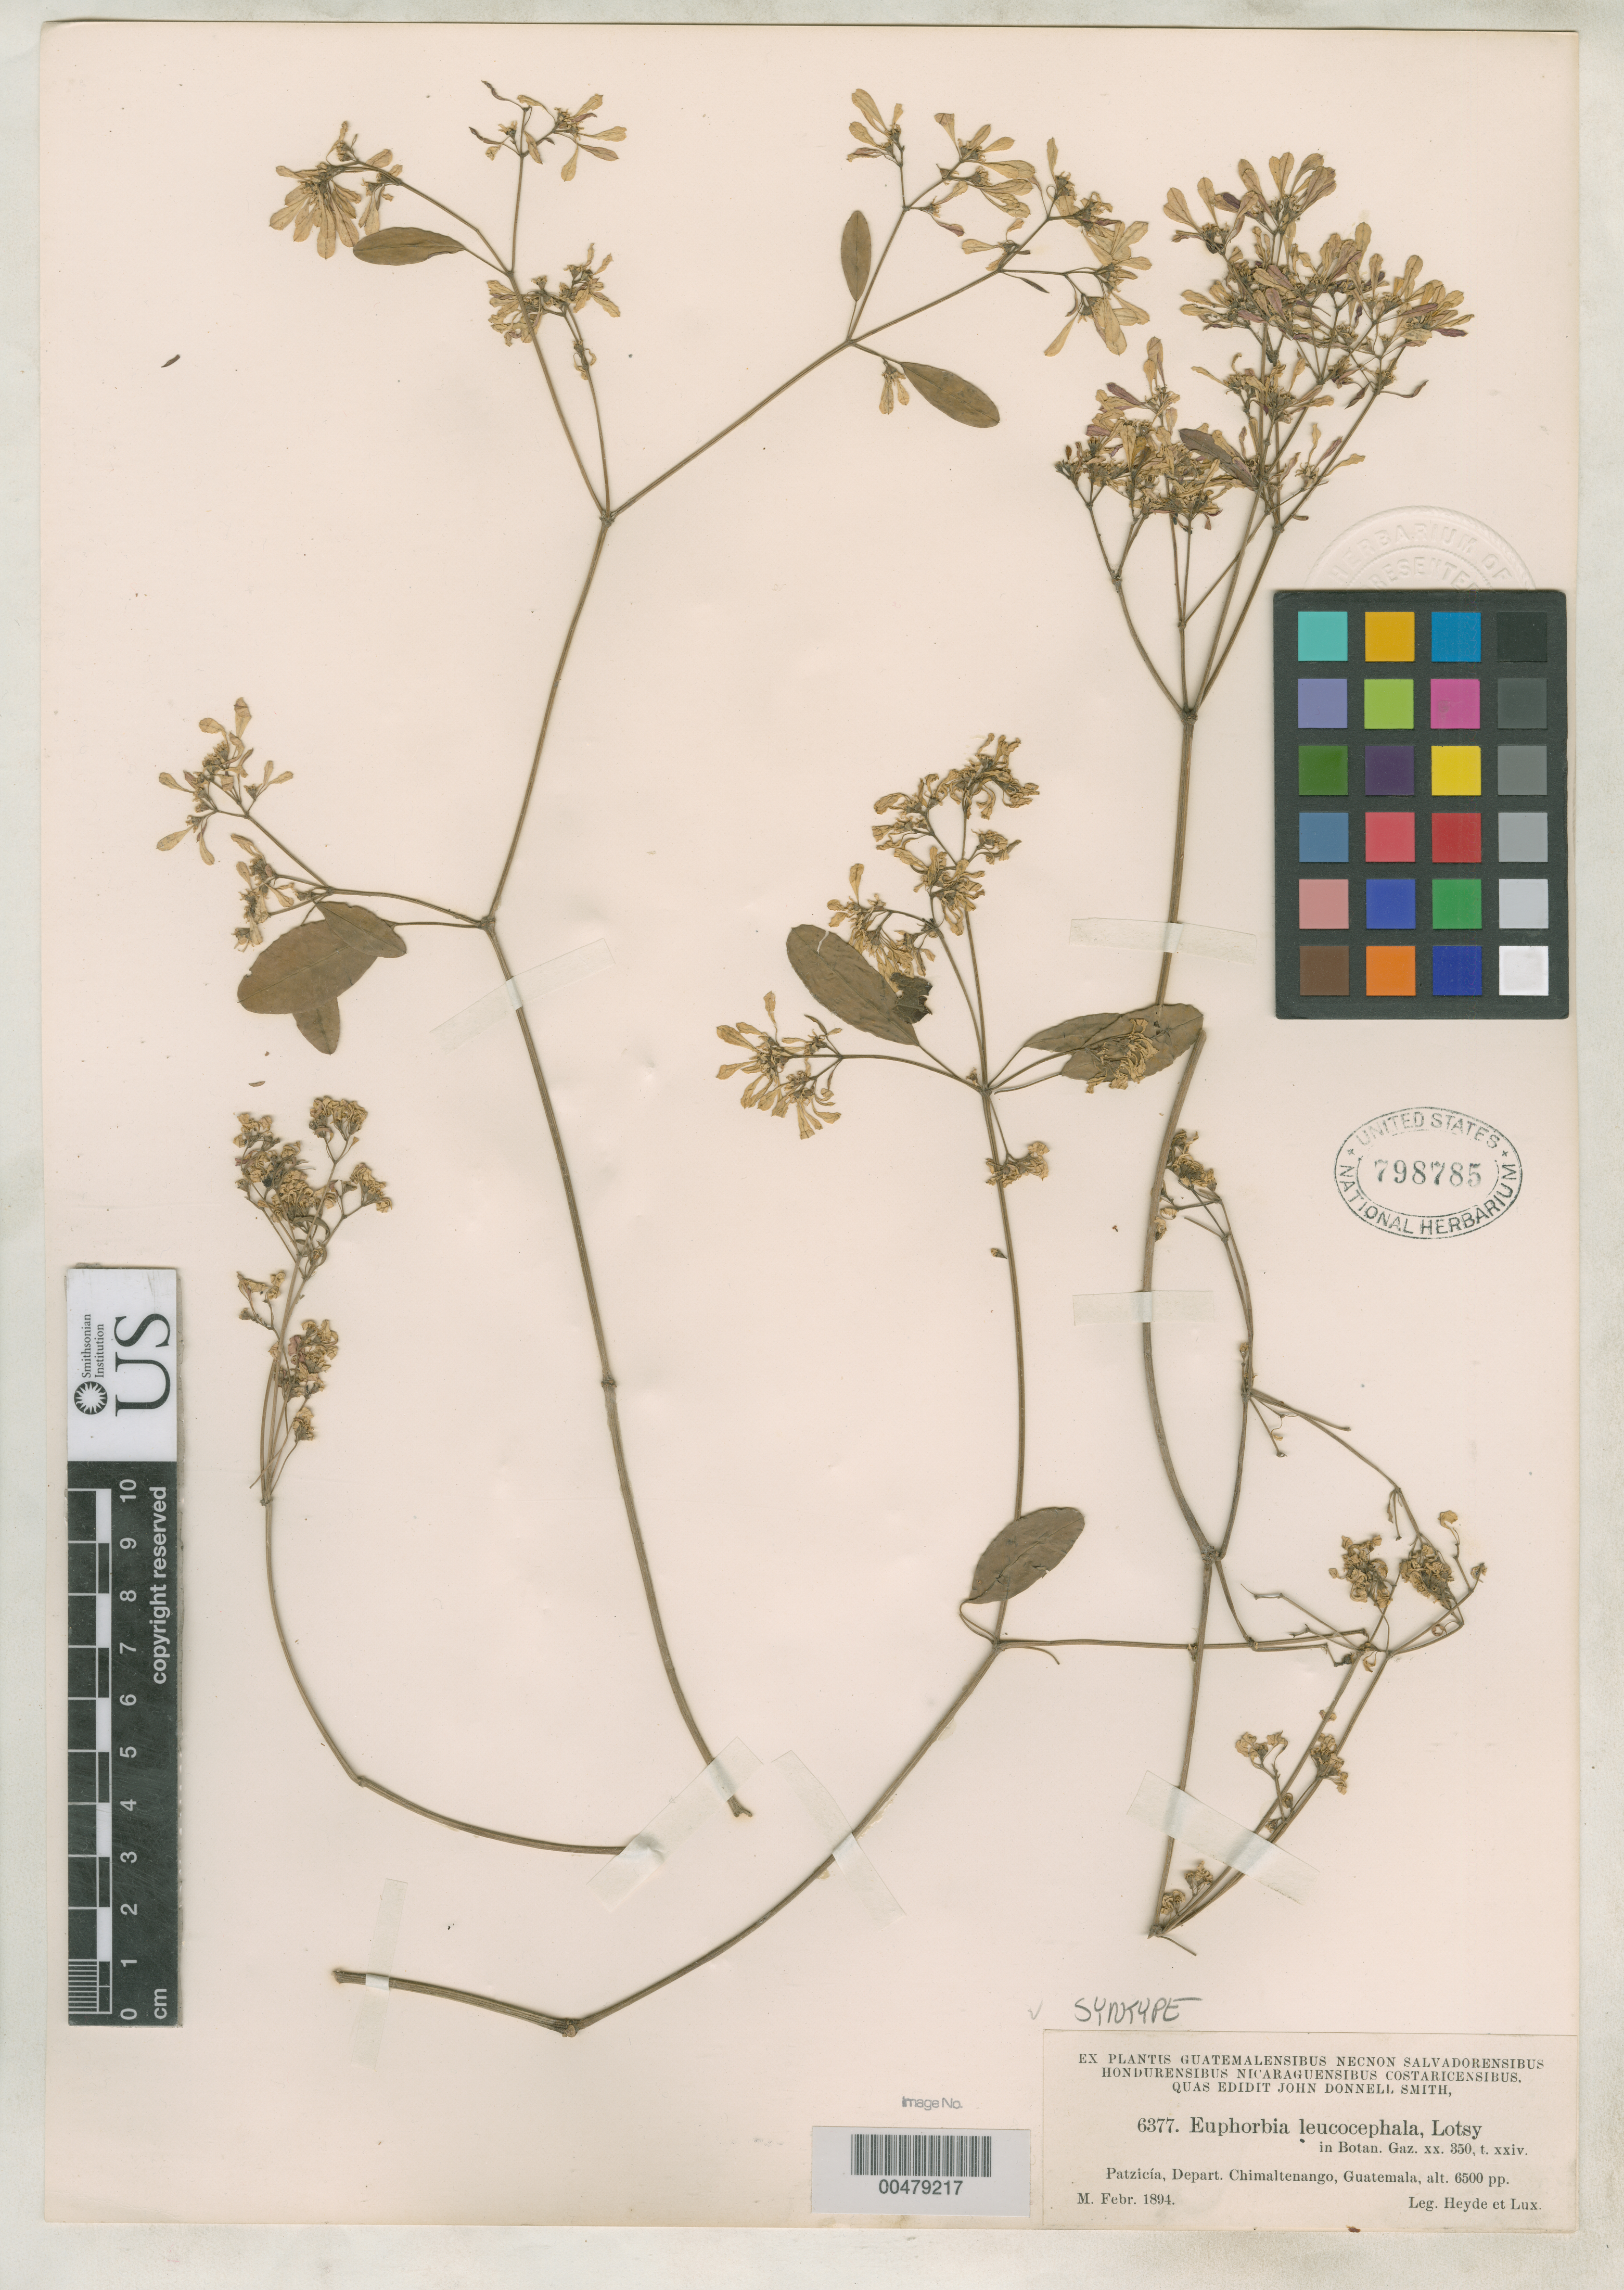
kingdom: Plantae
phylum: Tracheophyta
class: Magnoliopsida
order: Malpighiales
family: Euphorbiaceae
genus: Euphorbia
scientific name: Euphorbia leucocephala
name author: Lotsy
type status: Syntype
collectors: E. T. Heyde & E. Lux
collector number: J.D.S. 6377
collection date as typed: Feb 1894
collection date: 1894-02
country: Guatemala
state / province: Chimaltenango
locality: Patzicia.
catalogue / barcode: US 798785